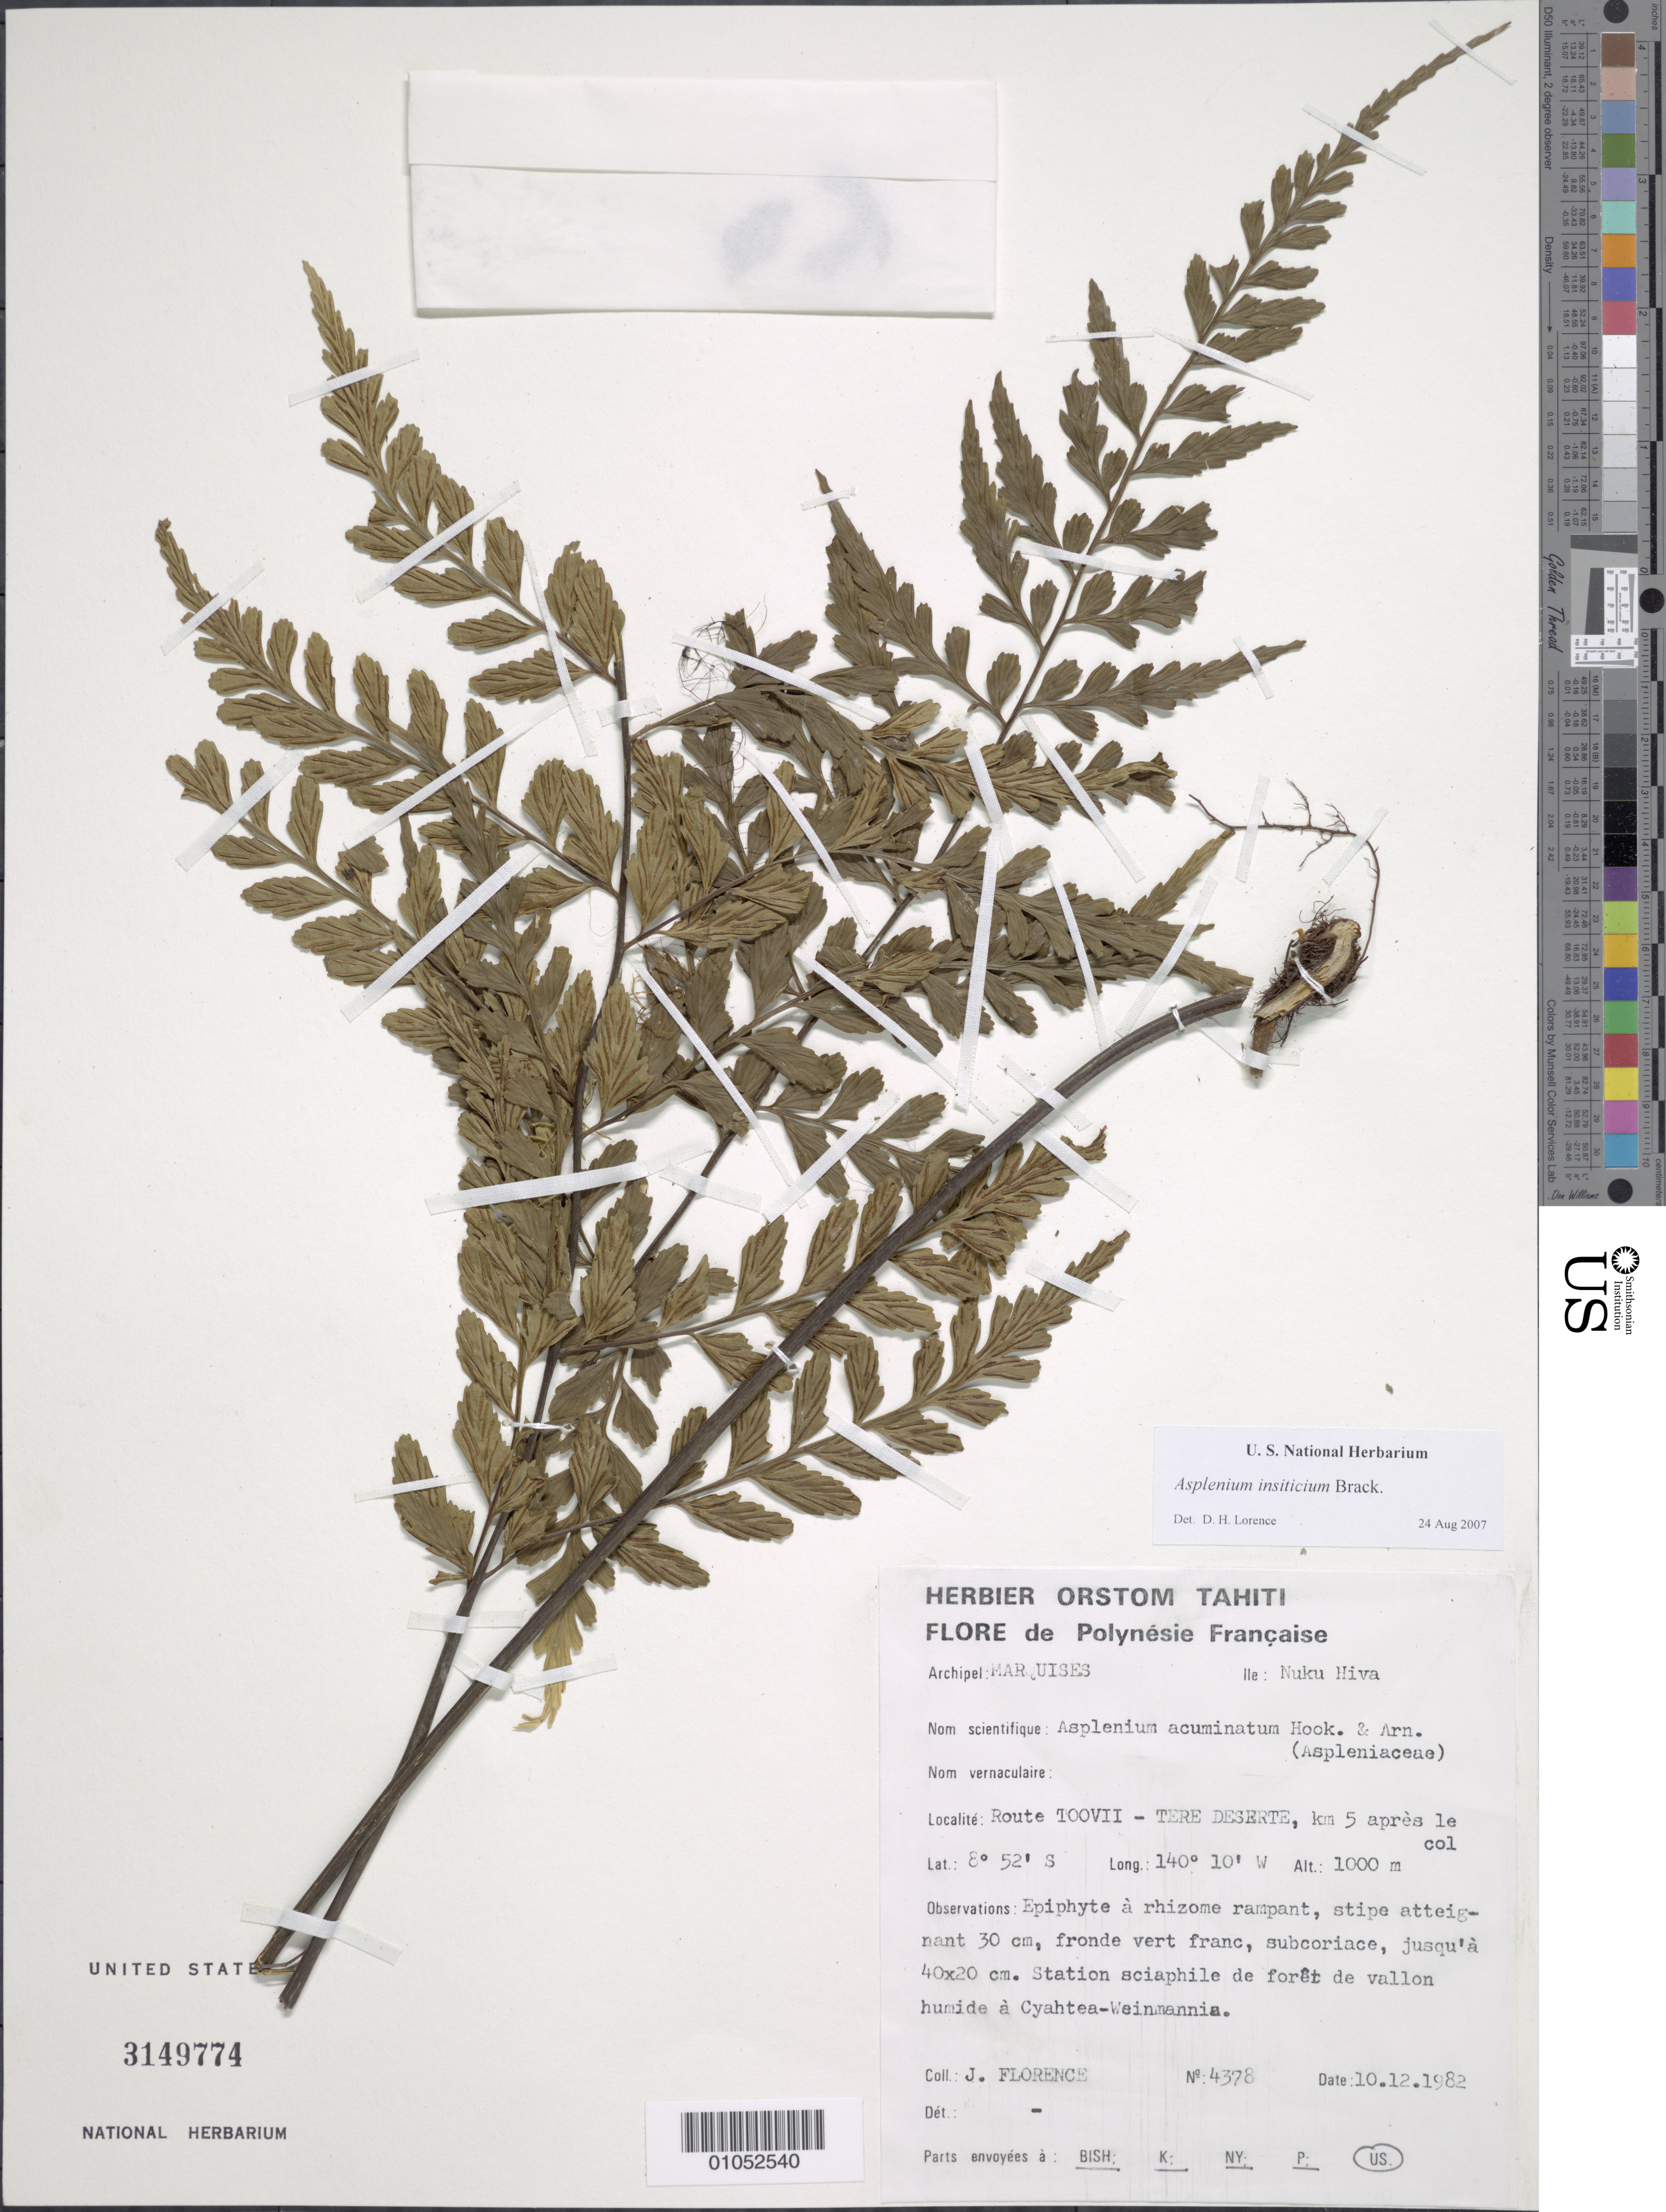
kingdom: Plantae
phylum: Tracheophyta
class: Polypodiopsida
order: Polypodiales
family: Aspleniaceae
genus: Asplenium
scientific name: Asplenium insiticium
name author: Brack. in Wilkes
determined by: Lorence, David H., (PTBG), National Tropical Botanical Garden (UNITED STATES)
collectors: J. Florence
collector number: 4378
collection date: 1982-12-10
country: French Polynesia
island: Nuku Hiva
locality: Toovii, Terre Deserte, km 5 après le col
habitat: Station sciaphile de forêt de vallon humide à Cyathea, Weinmannia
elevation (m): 1000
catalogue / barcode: US 3149774